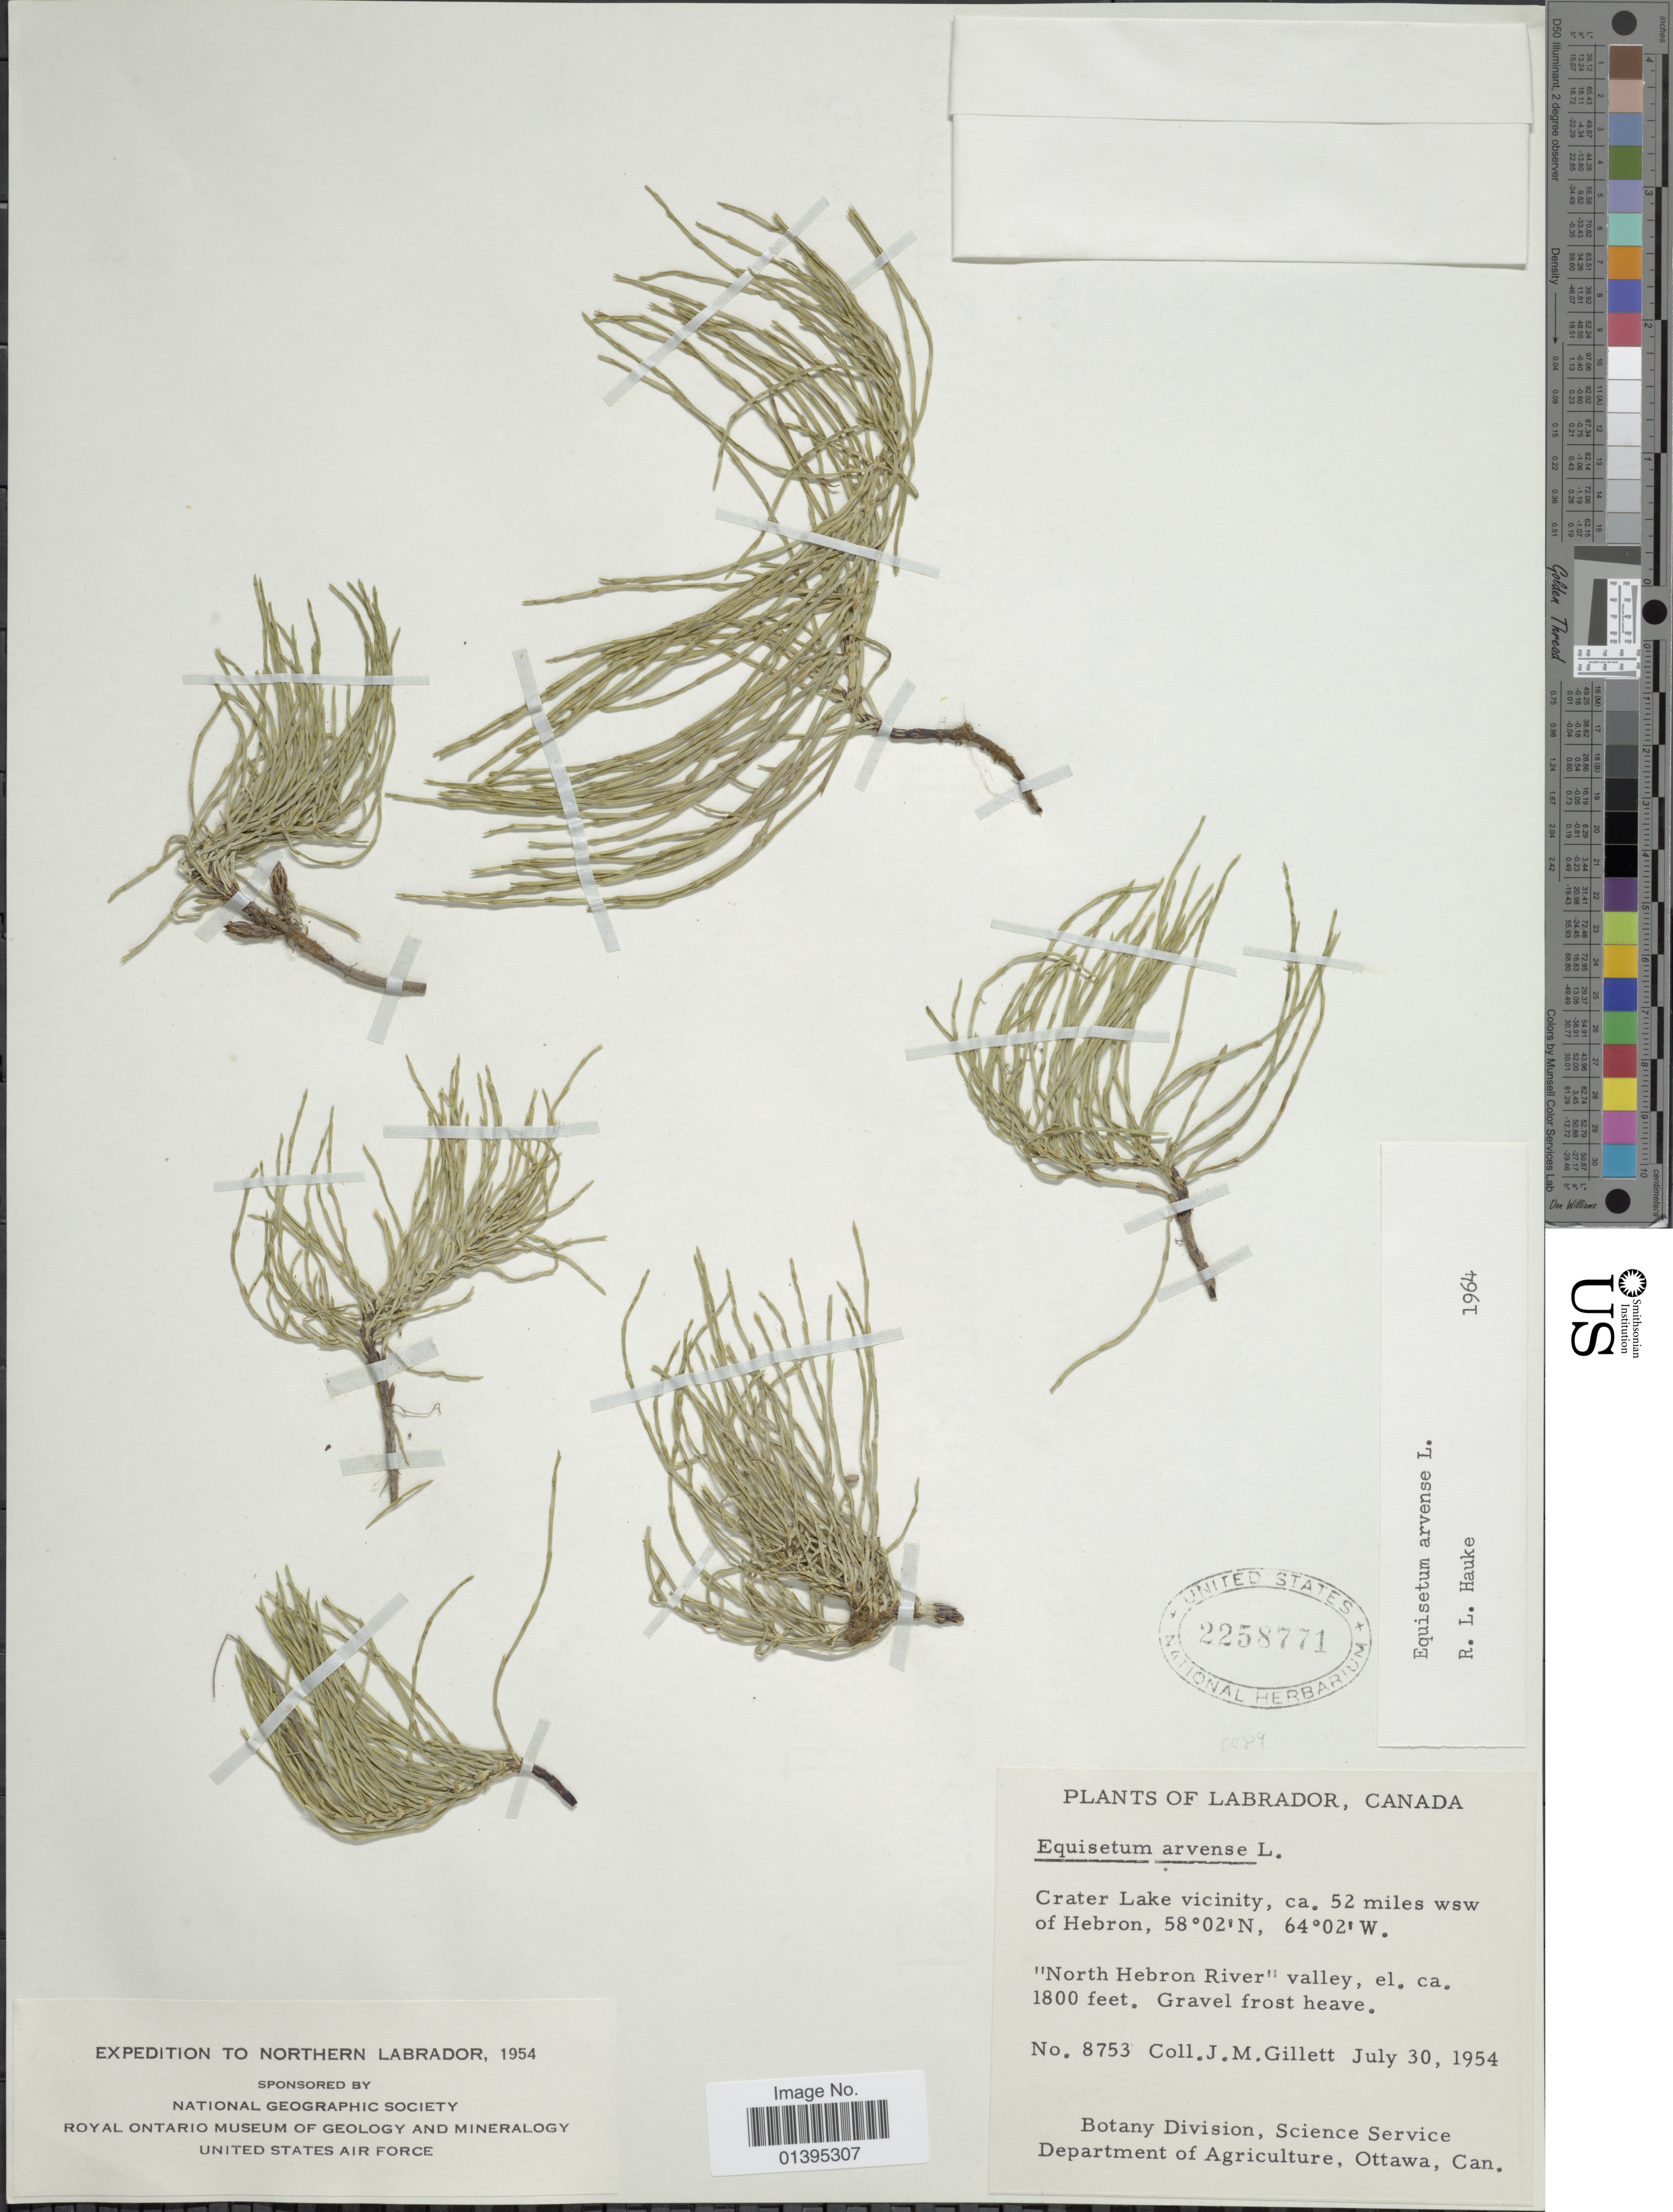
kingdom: Plantae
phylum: Tracheophyta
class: Polypodiopsida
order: Equisetales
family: Equisetaceae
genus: Equisetum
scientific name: Equisetum arvense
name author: L.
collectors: J. M. Gillett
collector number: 8753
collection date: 1954-07-30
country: Canada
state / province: Newfoundland and Labrador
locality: Labrador, Crater Lake vicinity, ca. 52 miles wsw of Hebron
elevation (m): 549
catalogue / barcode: US 2258771